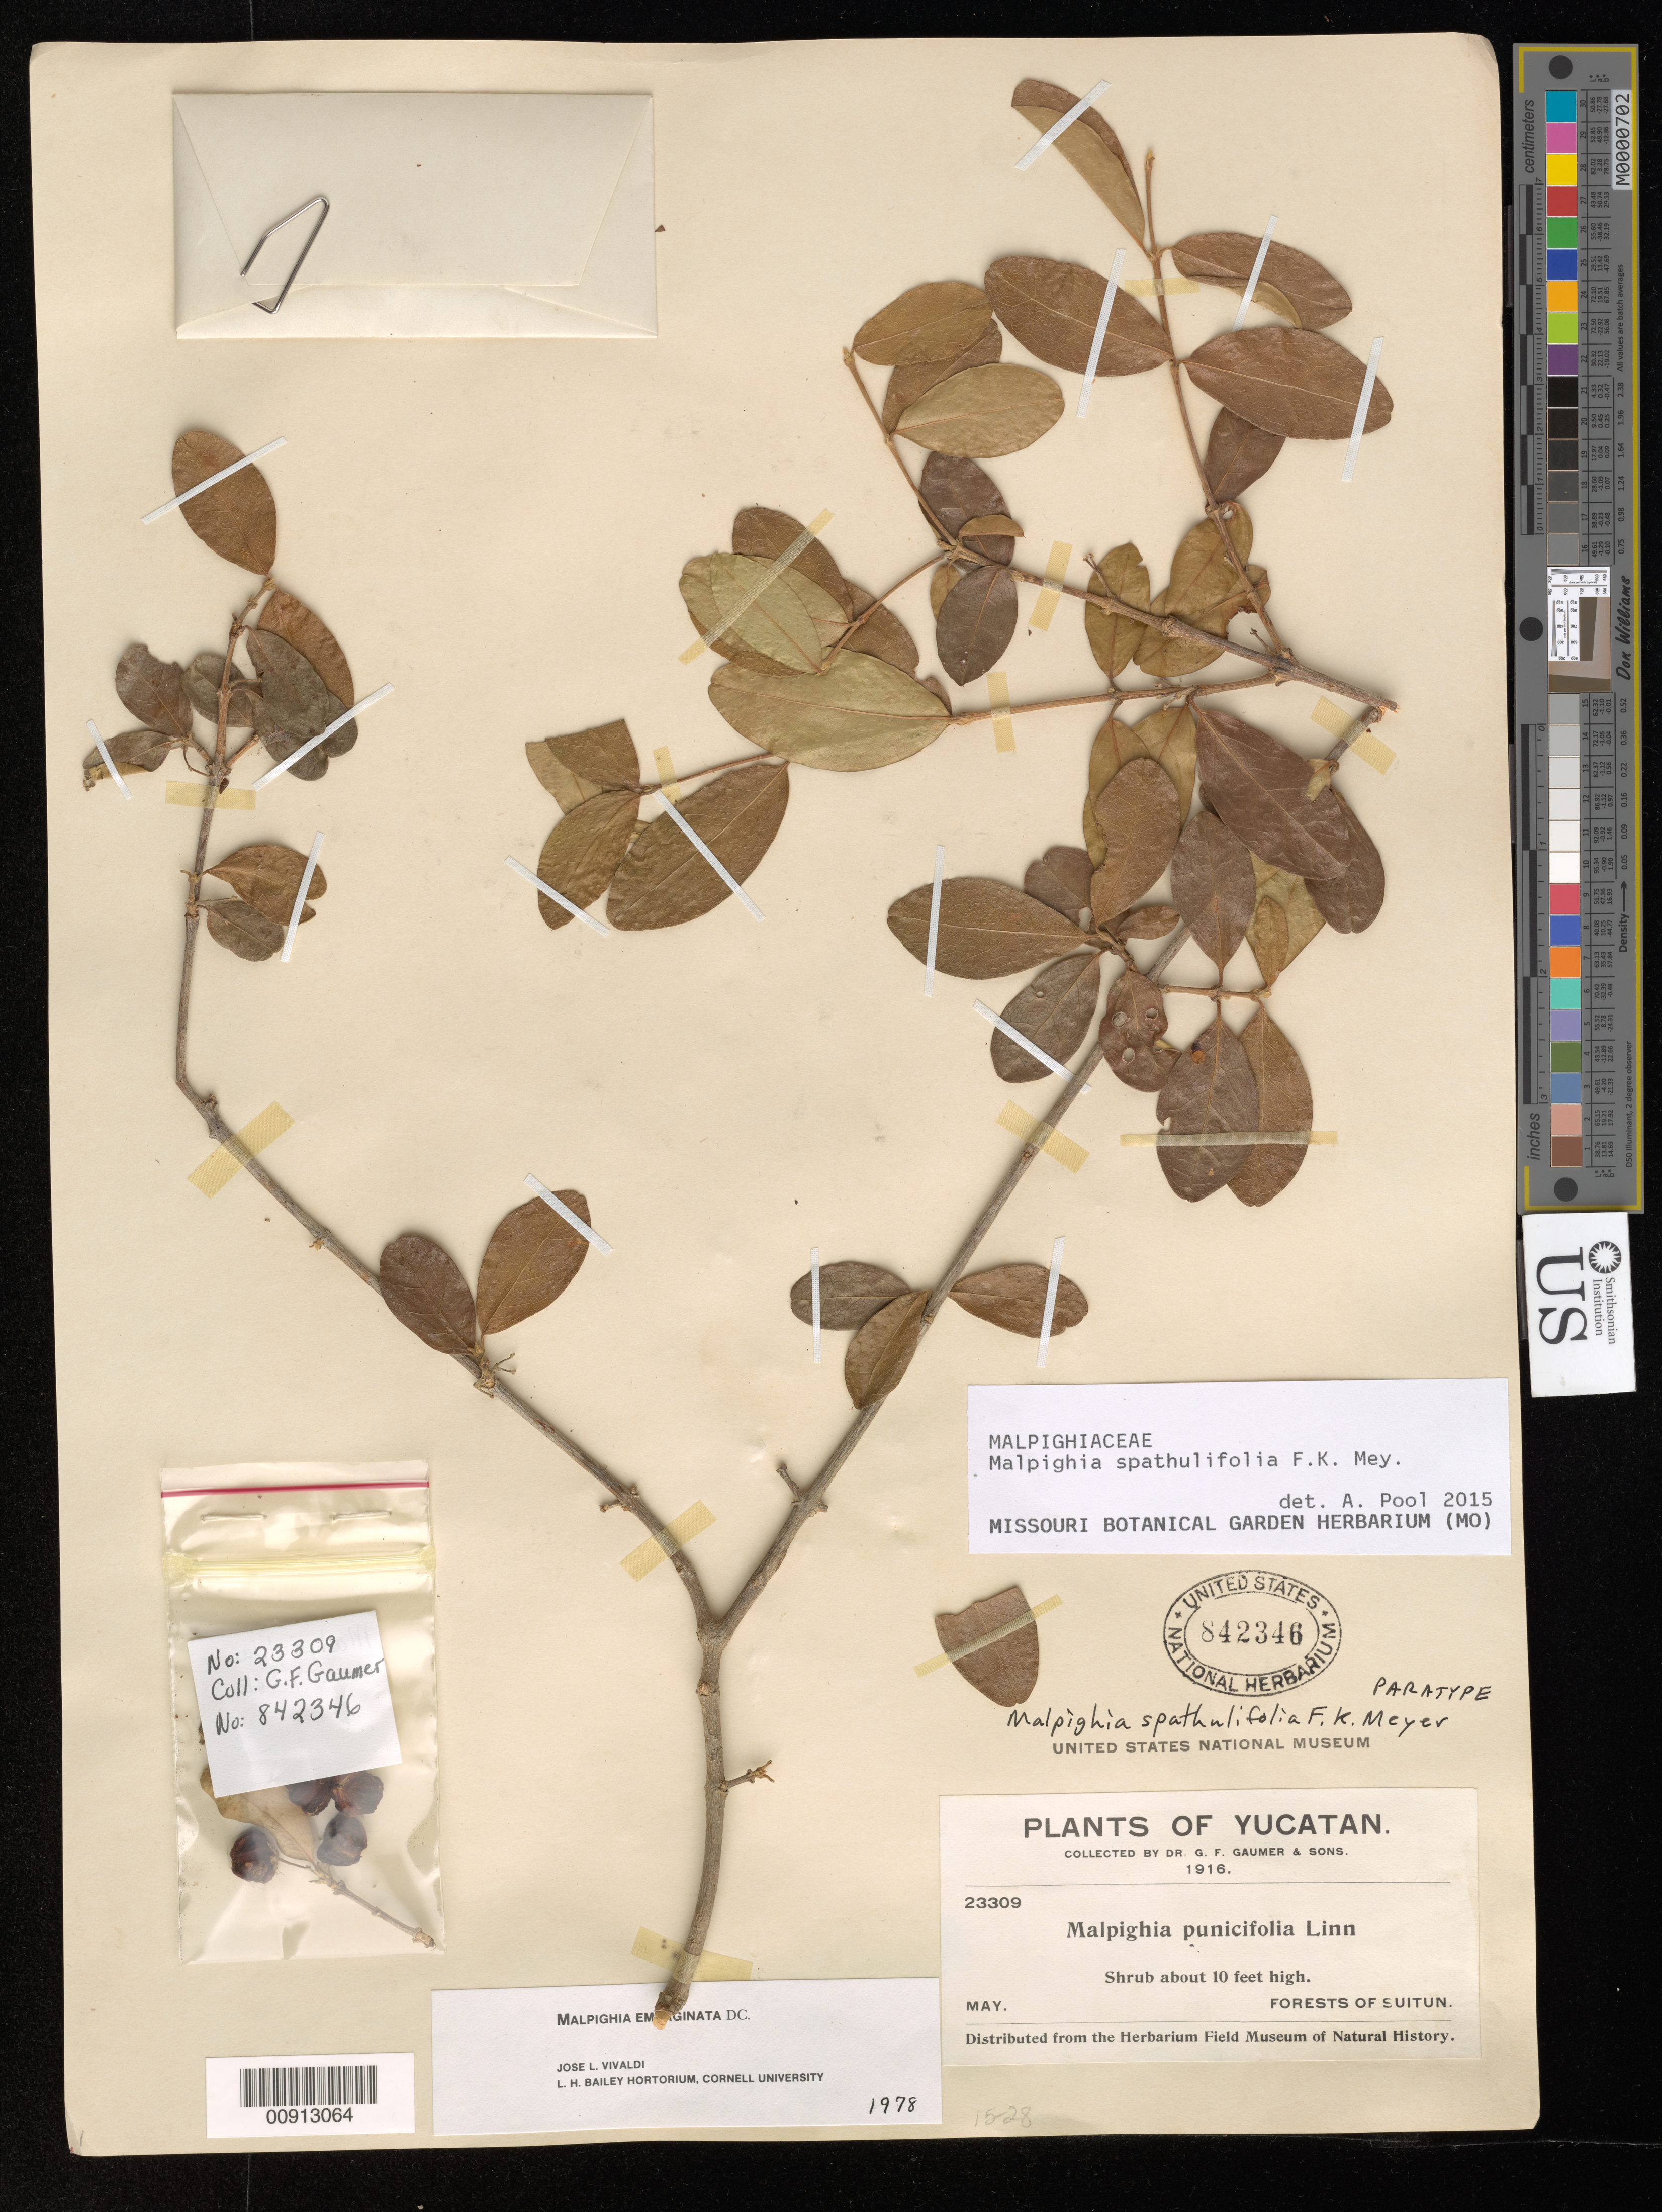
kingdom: Plantae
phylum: Tracheophyta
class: Magnoliopsida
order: Malpighiales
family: Malpighiaceae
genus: Malpighia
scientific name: Malpighia spathulifolia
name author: F.K. Mey.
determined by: Pool, A., (MO), Missouri Botanical Garden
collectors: G. F. Gaumer & et al.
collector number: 23309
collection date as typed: May 1916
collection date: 1916-05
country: Mexico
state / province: Yucatán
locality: Forests of Suitun, Yucatán.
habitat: Forests.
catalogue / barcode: US 842346